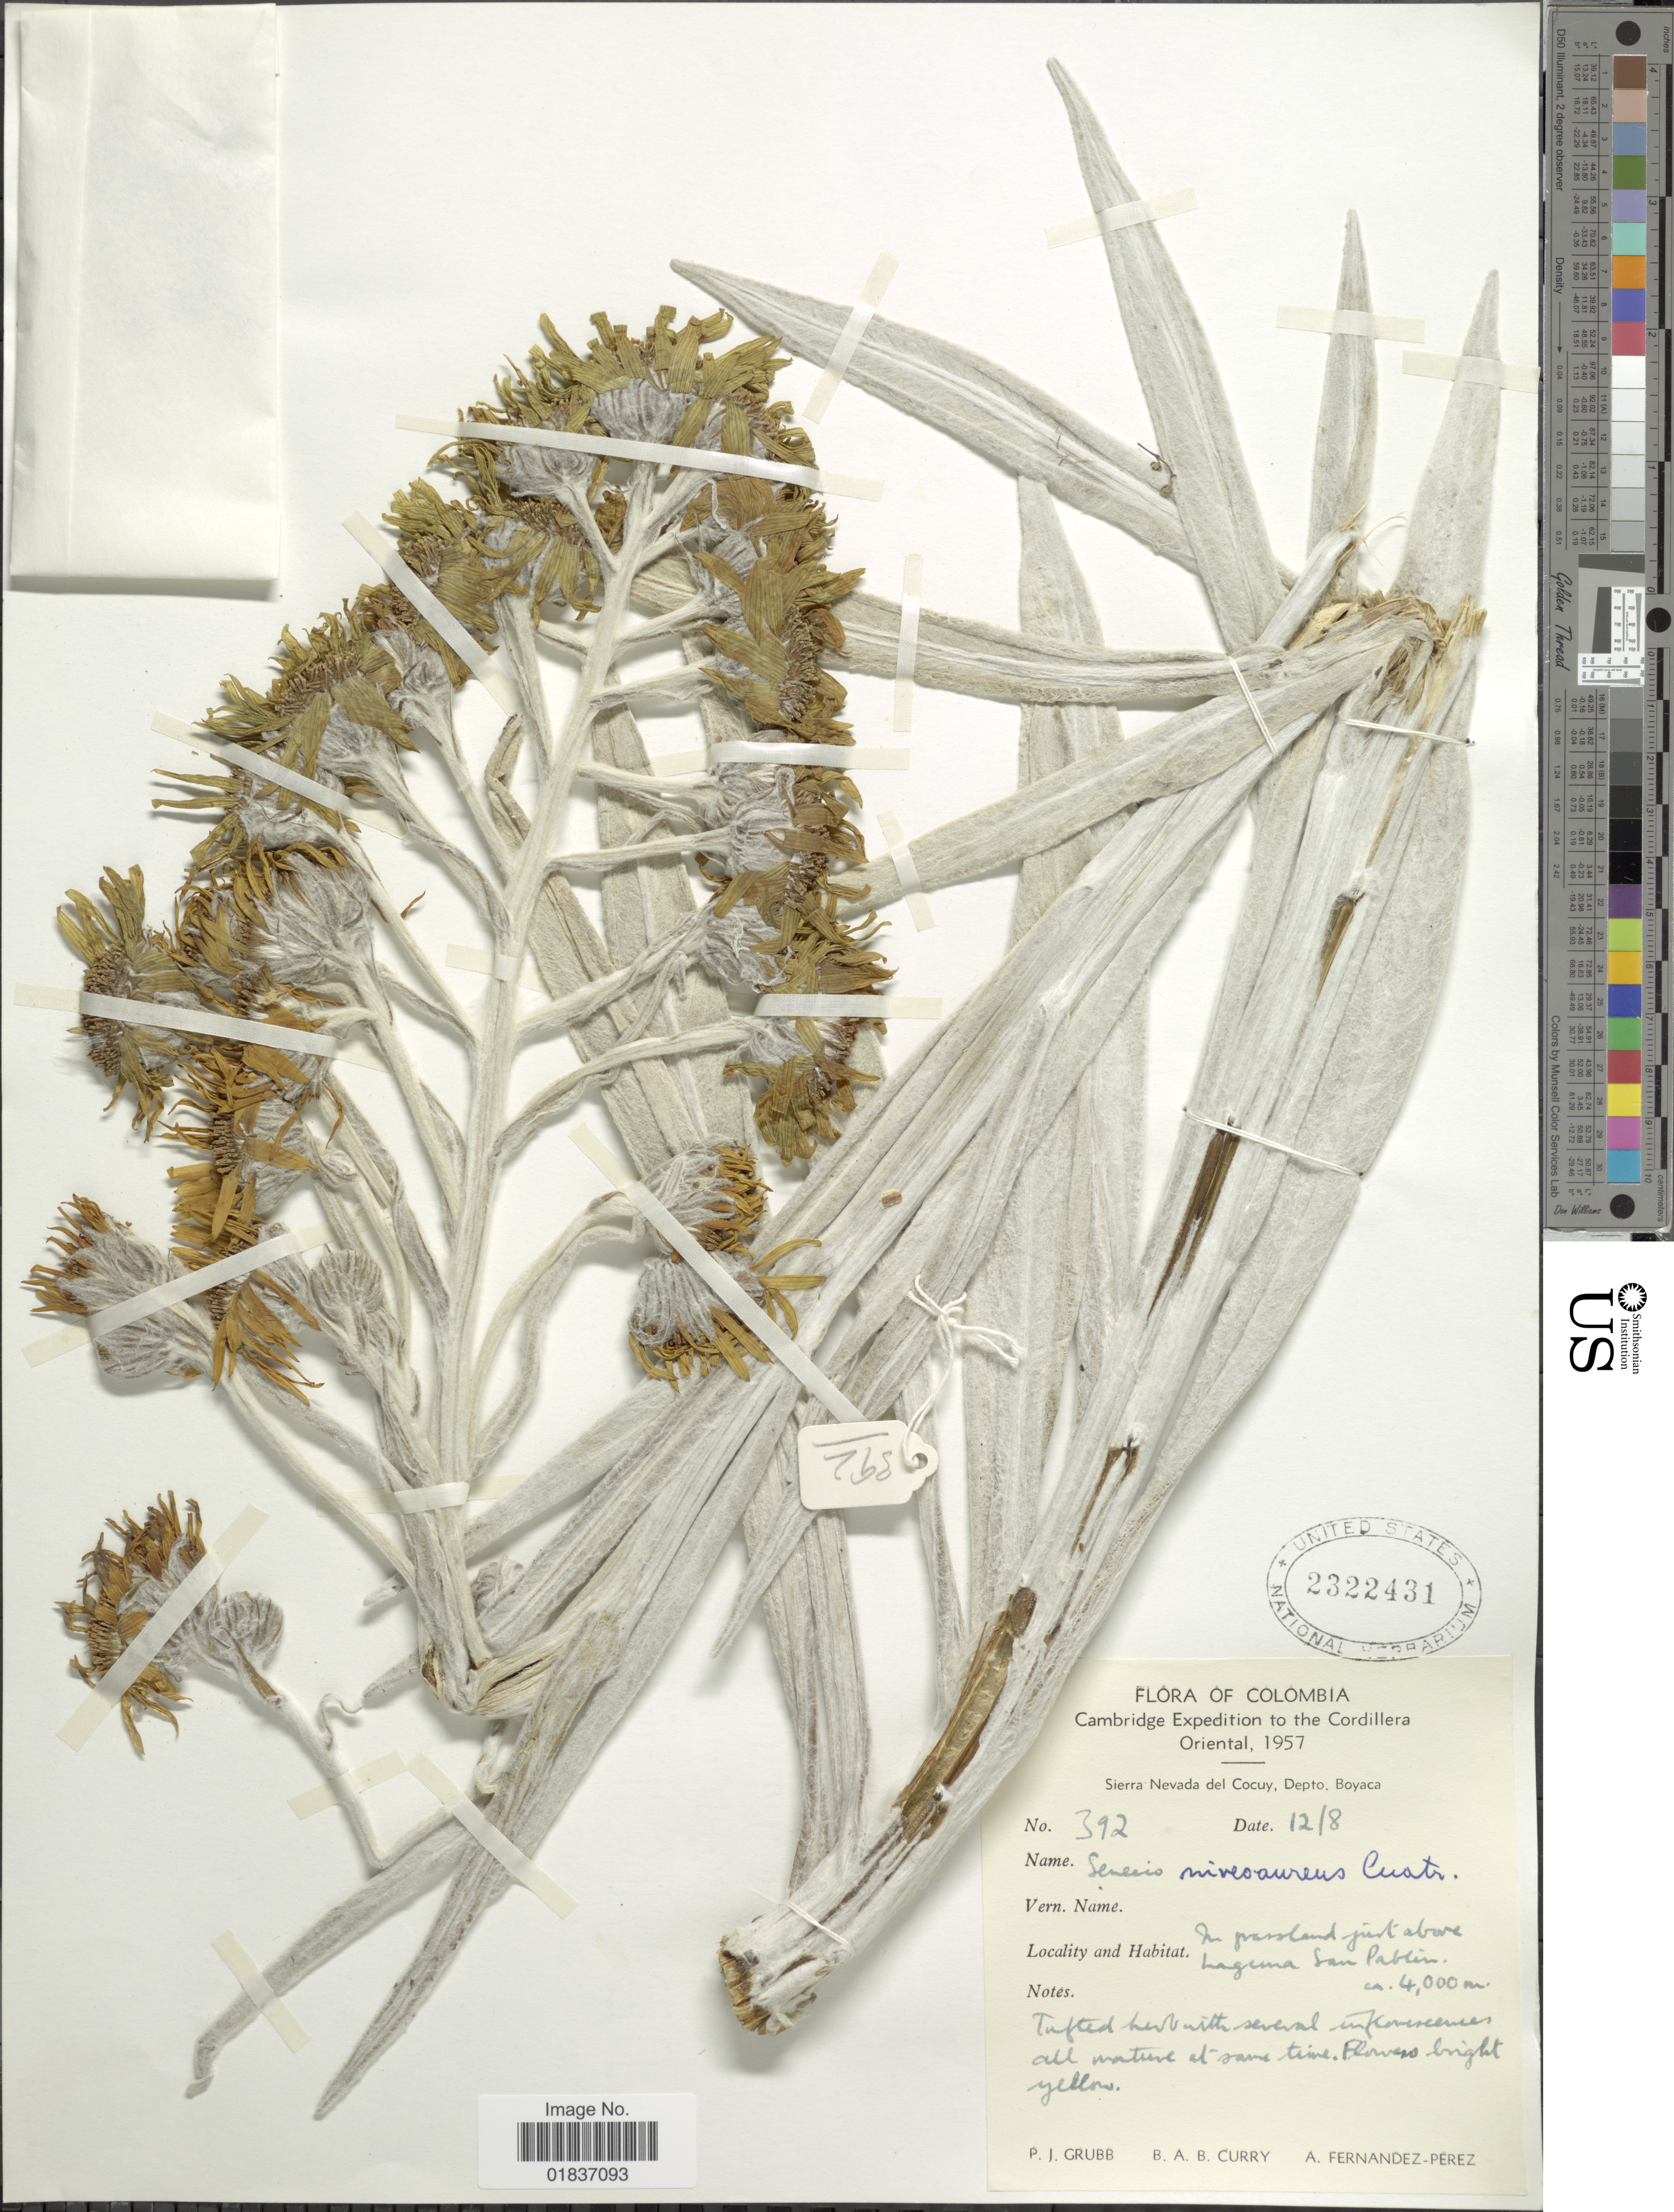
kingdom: Plantae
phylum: Tracheophyta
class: Magnoliopsida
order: Asterales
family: Asteraceae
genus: Senecio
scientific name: Senecio niveo-aureus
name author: Cuatrec.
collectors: P. J. Grubb, B. A. B. Curry & A. Fernández-Pérez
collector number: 392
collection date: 1957-08-12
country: Colombia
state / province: Boyacá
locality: Sierra Nevada del Cocuy, Depto. Boyacá. In grassland just above Laguna San Pablin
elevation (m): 4000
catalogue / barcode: US 2322431